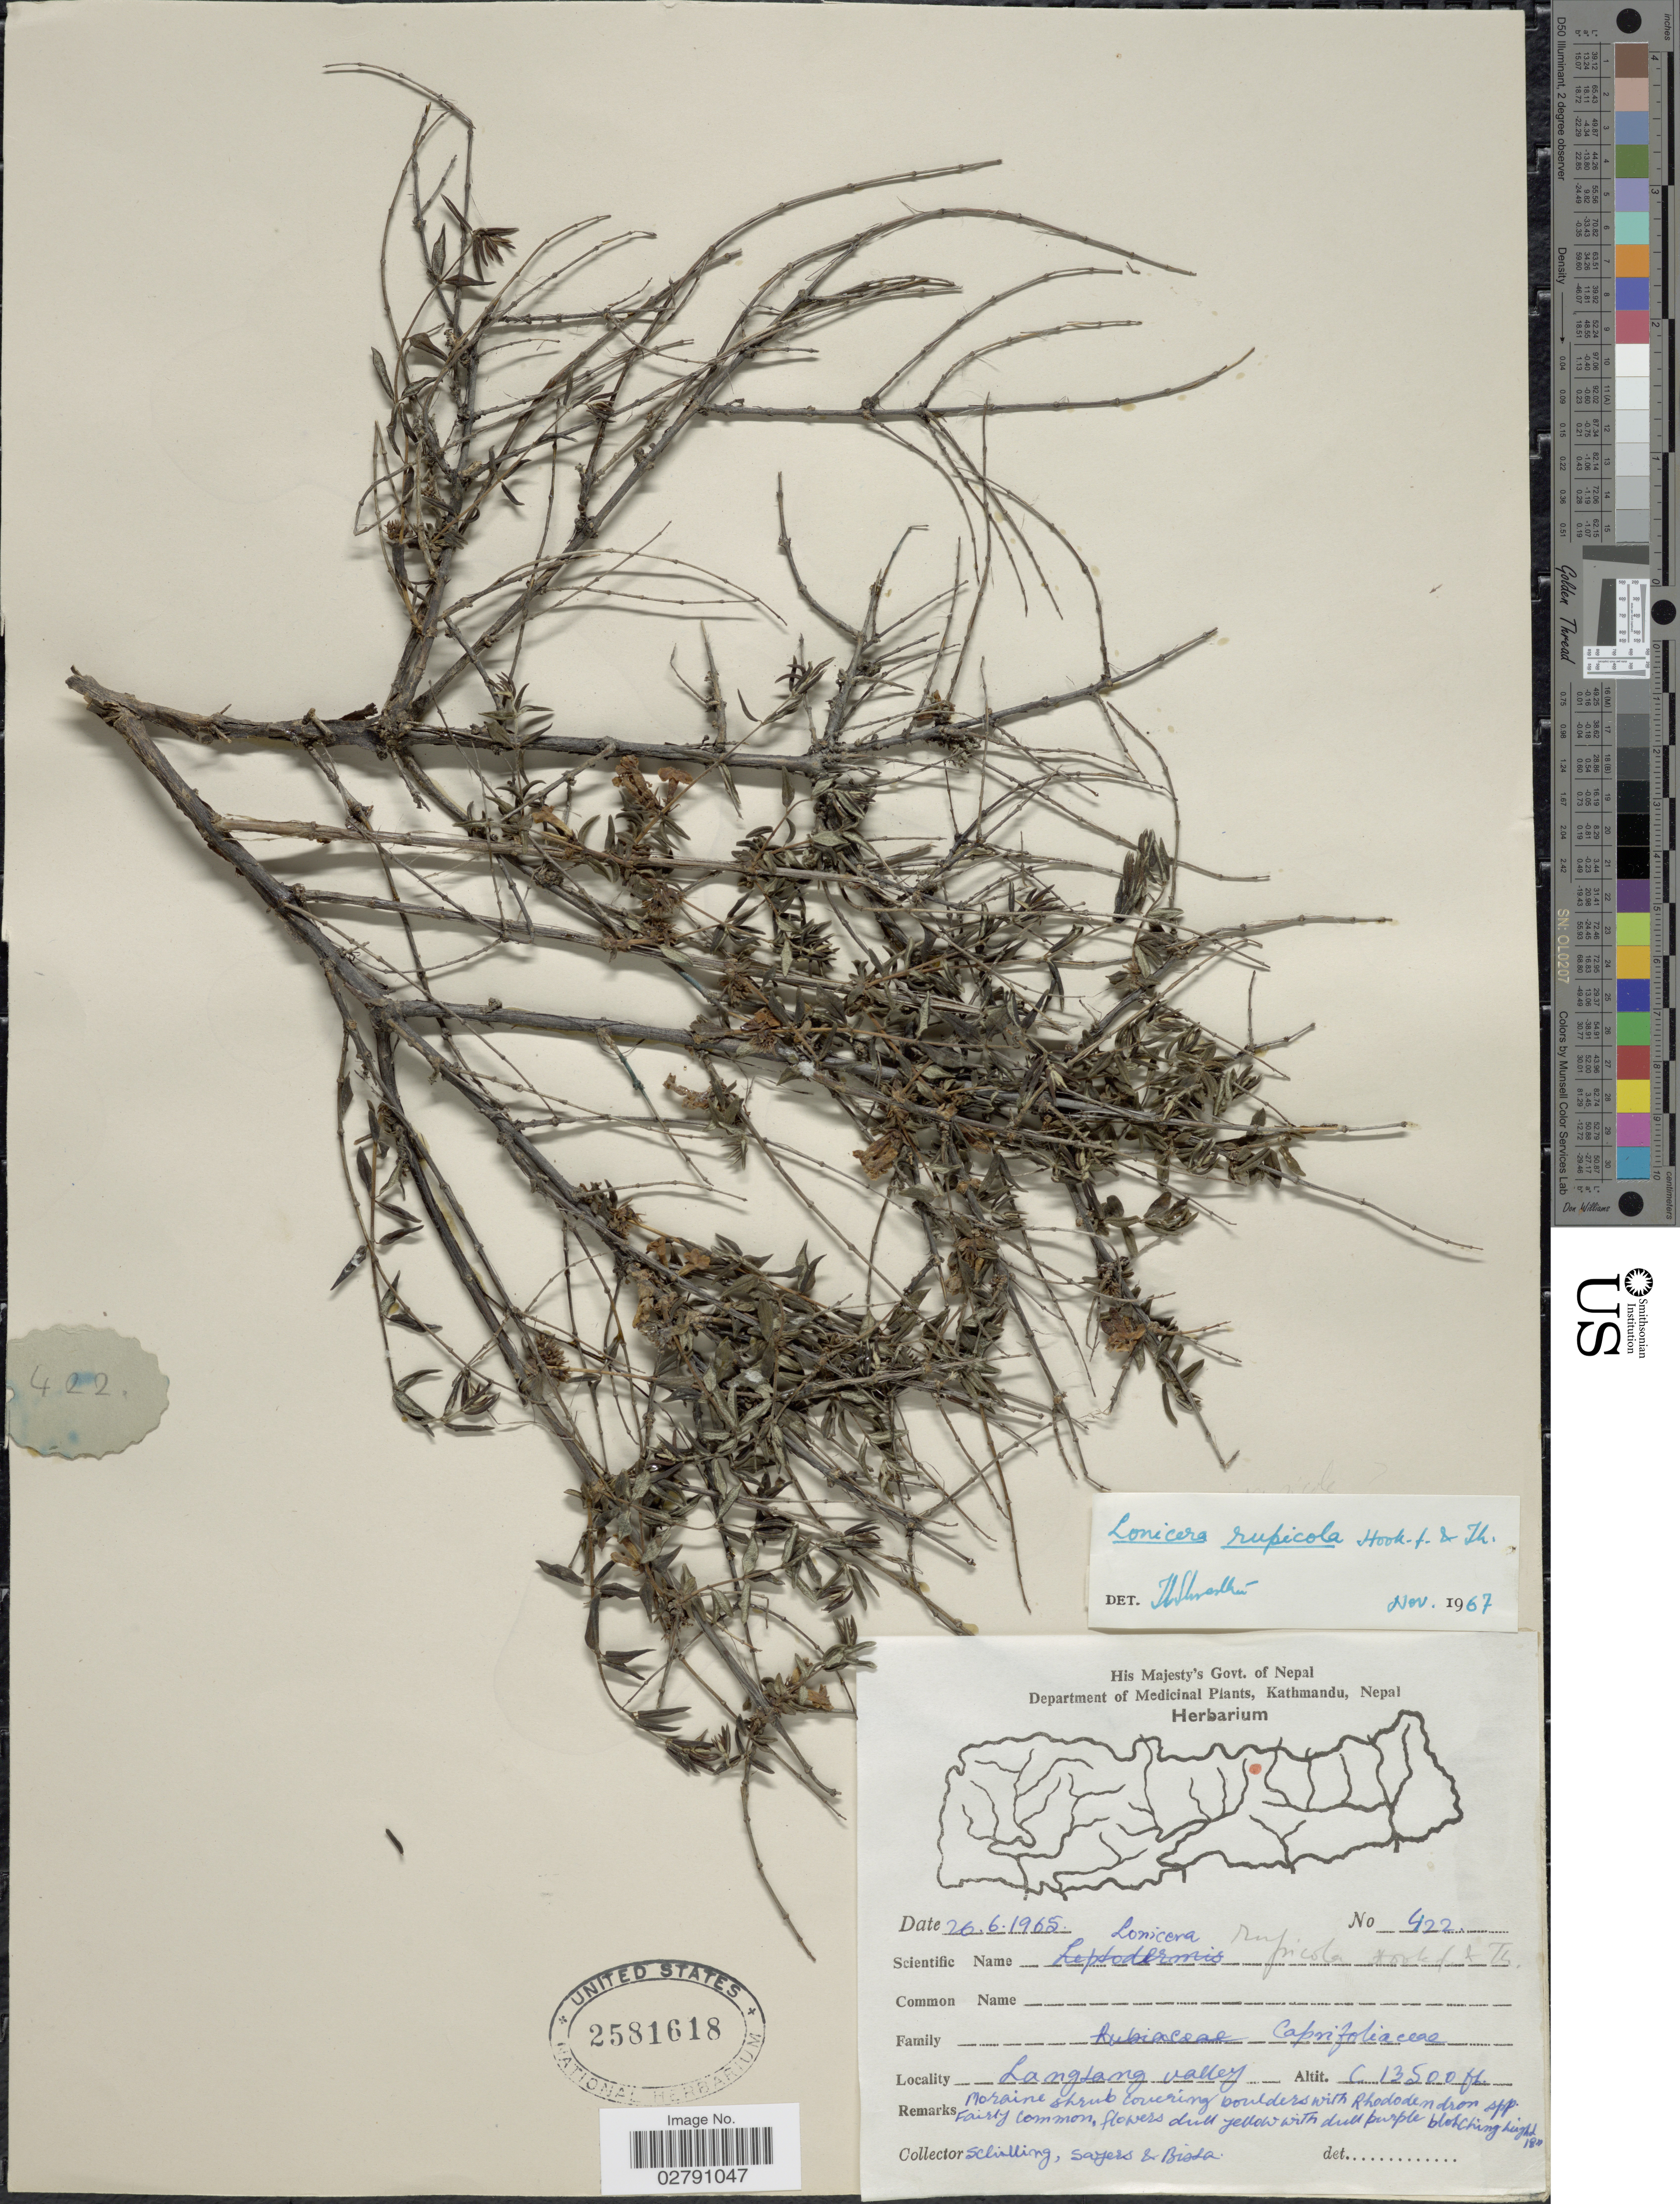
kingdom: Plantae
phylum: Tracheophyta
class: Magnoliopsida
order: Dipsacales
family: Caprifoliaceae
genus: Lonicera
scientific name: Lonicera rupicola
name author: Hook. f. & Thomson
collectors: Schilling, --, -. Sayers & -. Bista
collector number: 422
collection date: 1965-06-20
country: Nepal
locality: Langtang valley.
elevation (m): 4115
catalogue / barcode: US 2581618